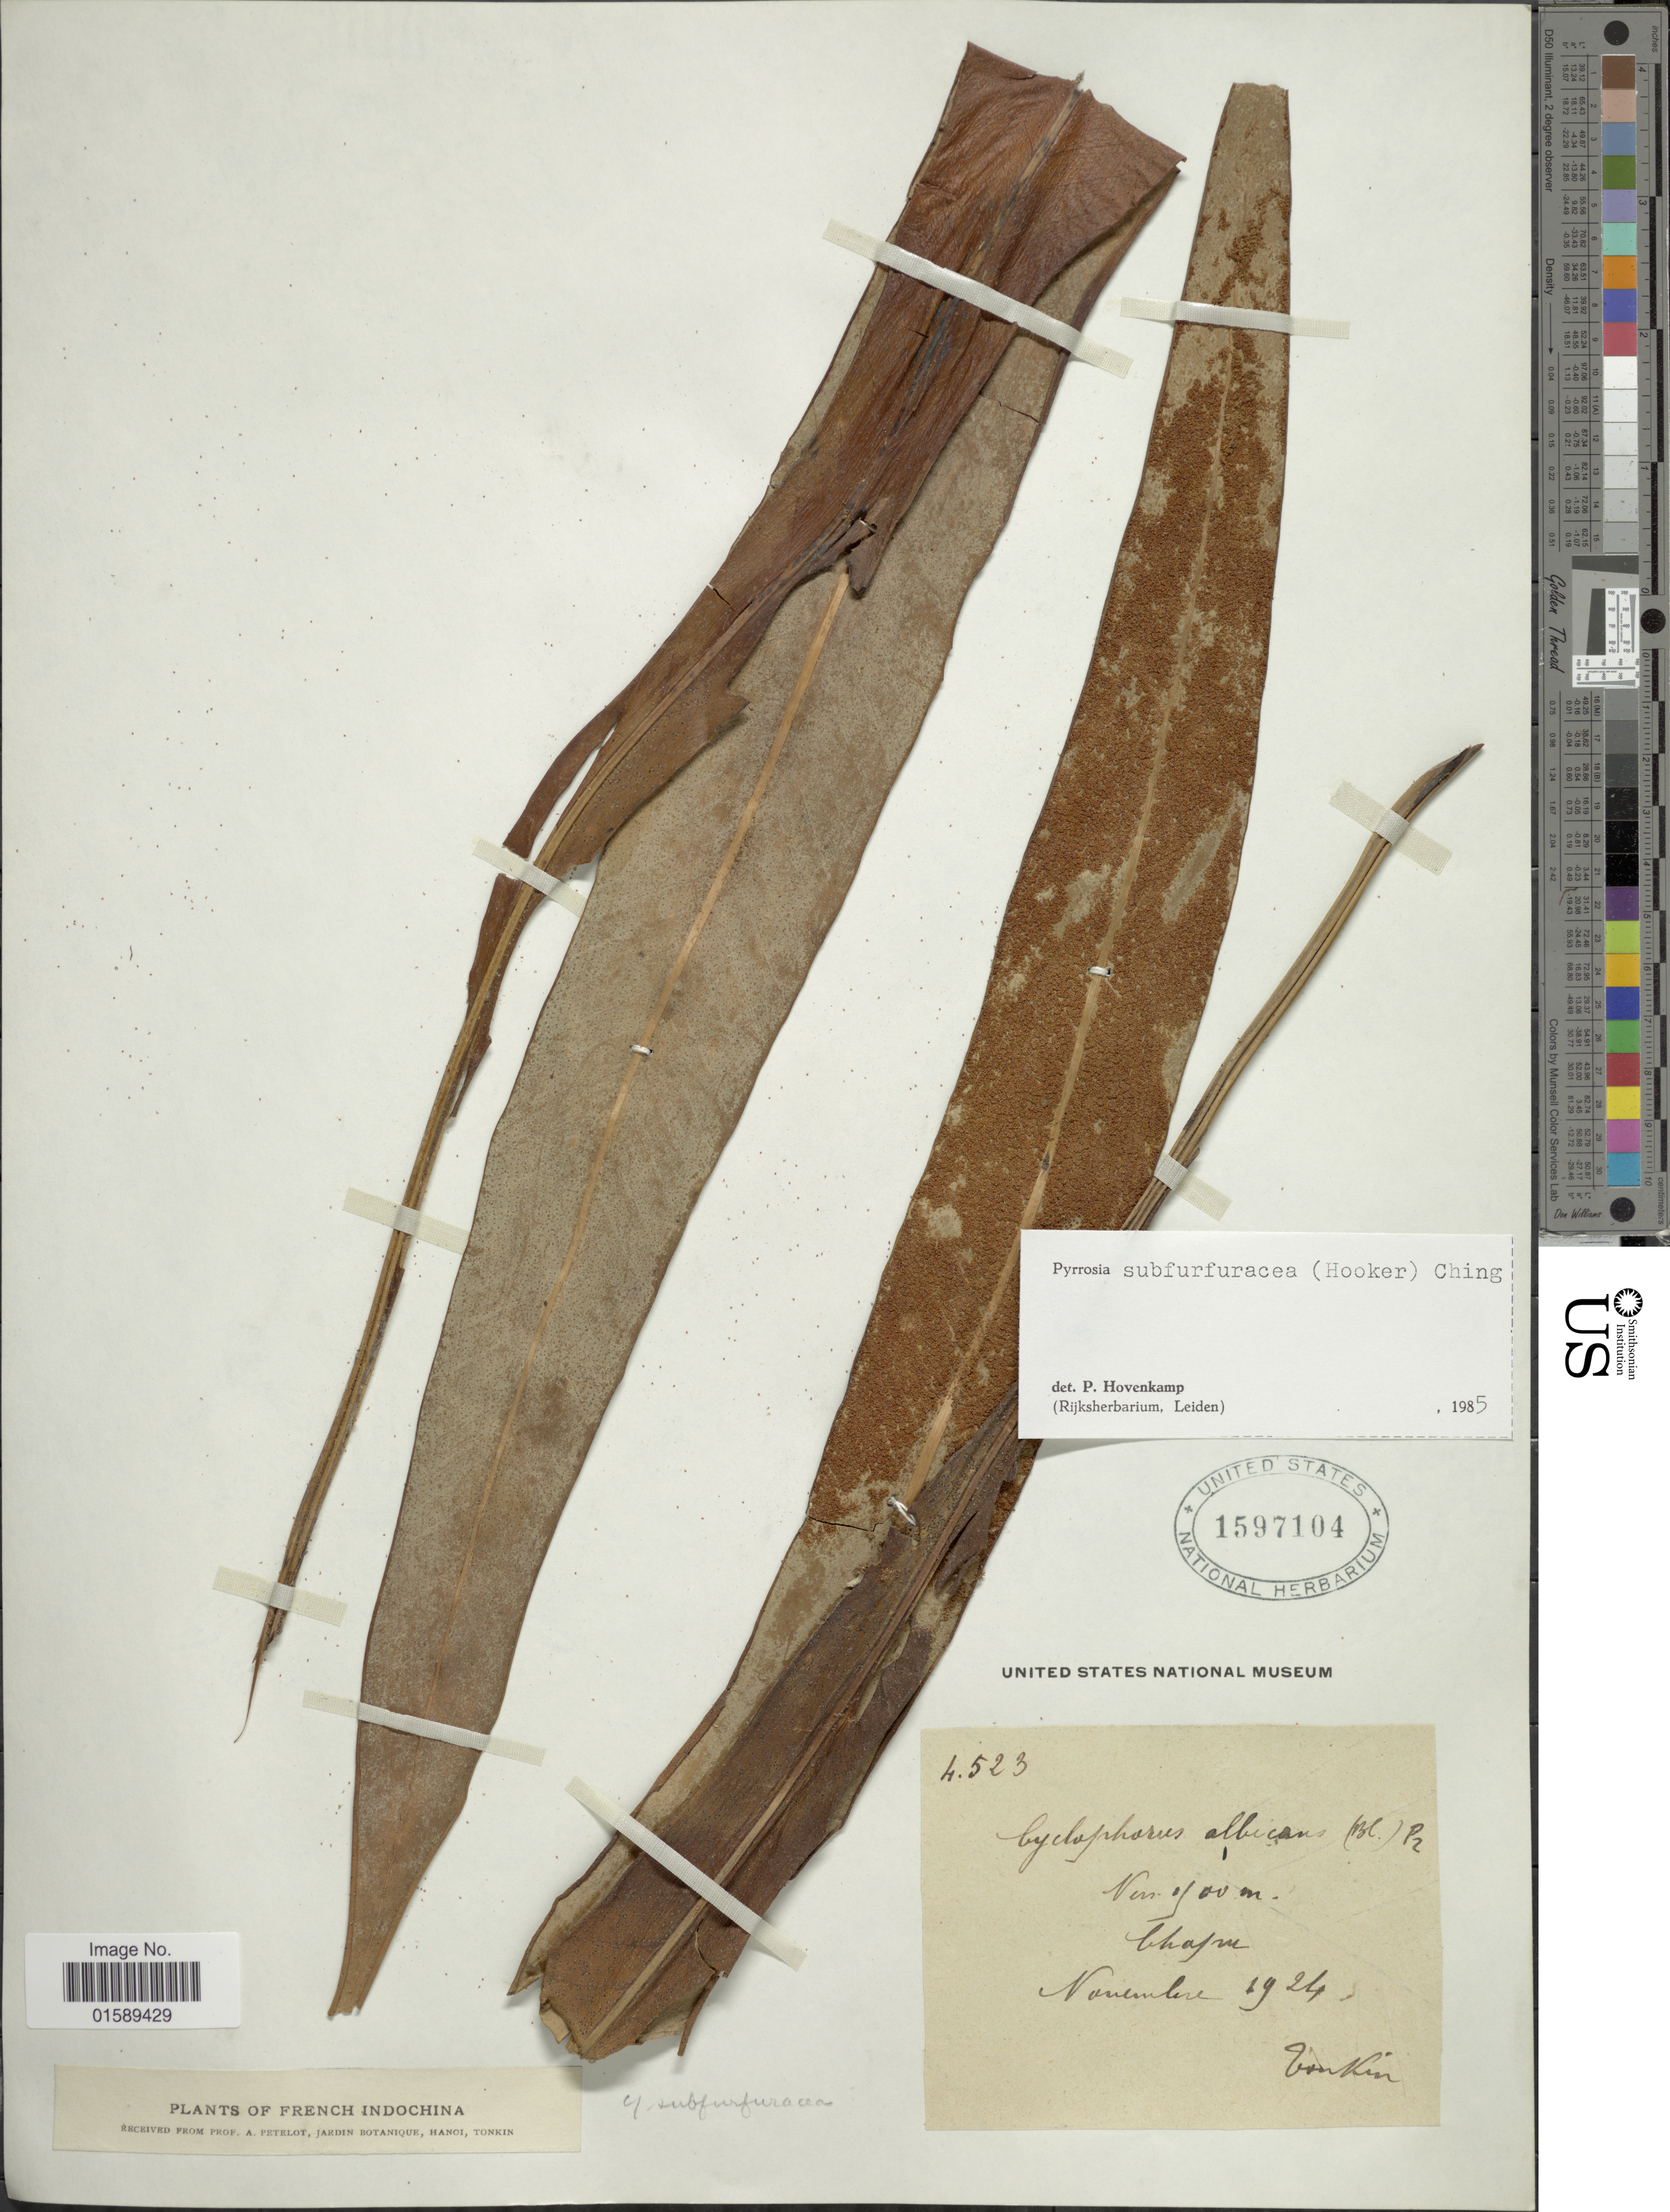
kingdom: Plantae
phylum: Tracheophyta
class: Polypodiopsida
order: Polypodiales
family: Polypodiaceae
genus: Pyrrosia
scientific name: Pyrrosia subfurfuracea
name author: (Hook.) Ching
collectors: A. Petelot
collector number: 4523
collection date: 1924-11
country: Vietnam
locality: Tonkin. Chapan, French Indochina.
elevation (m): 1500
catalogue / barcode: US 1597104